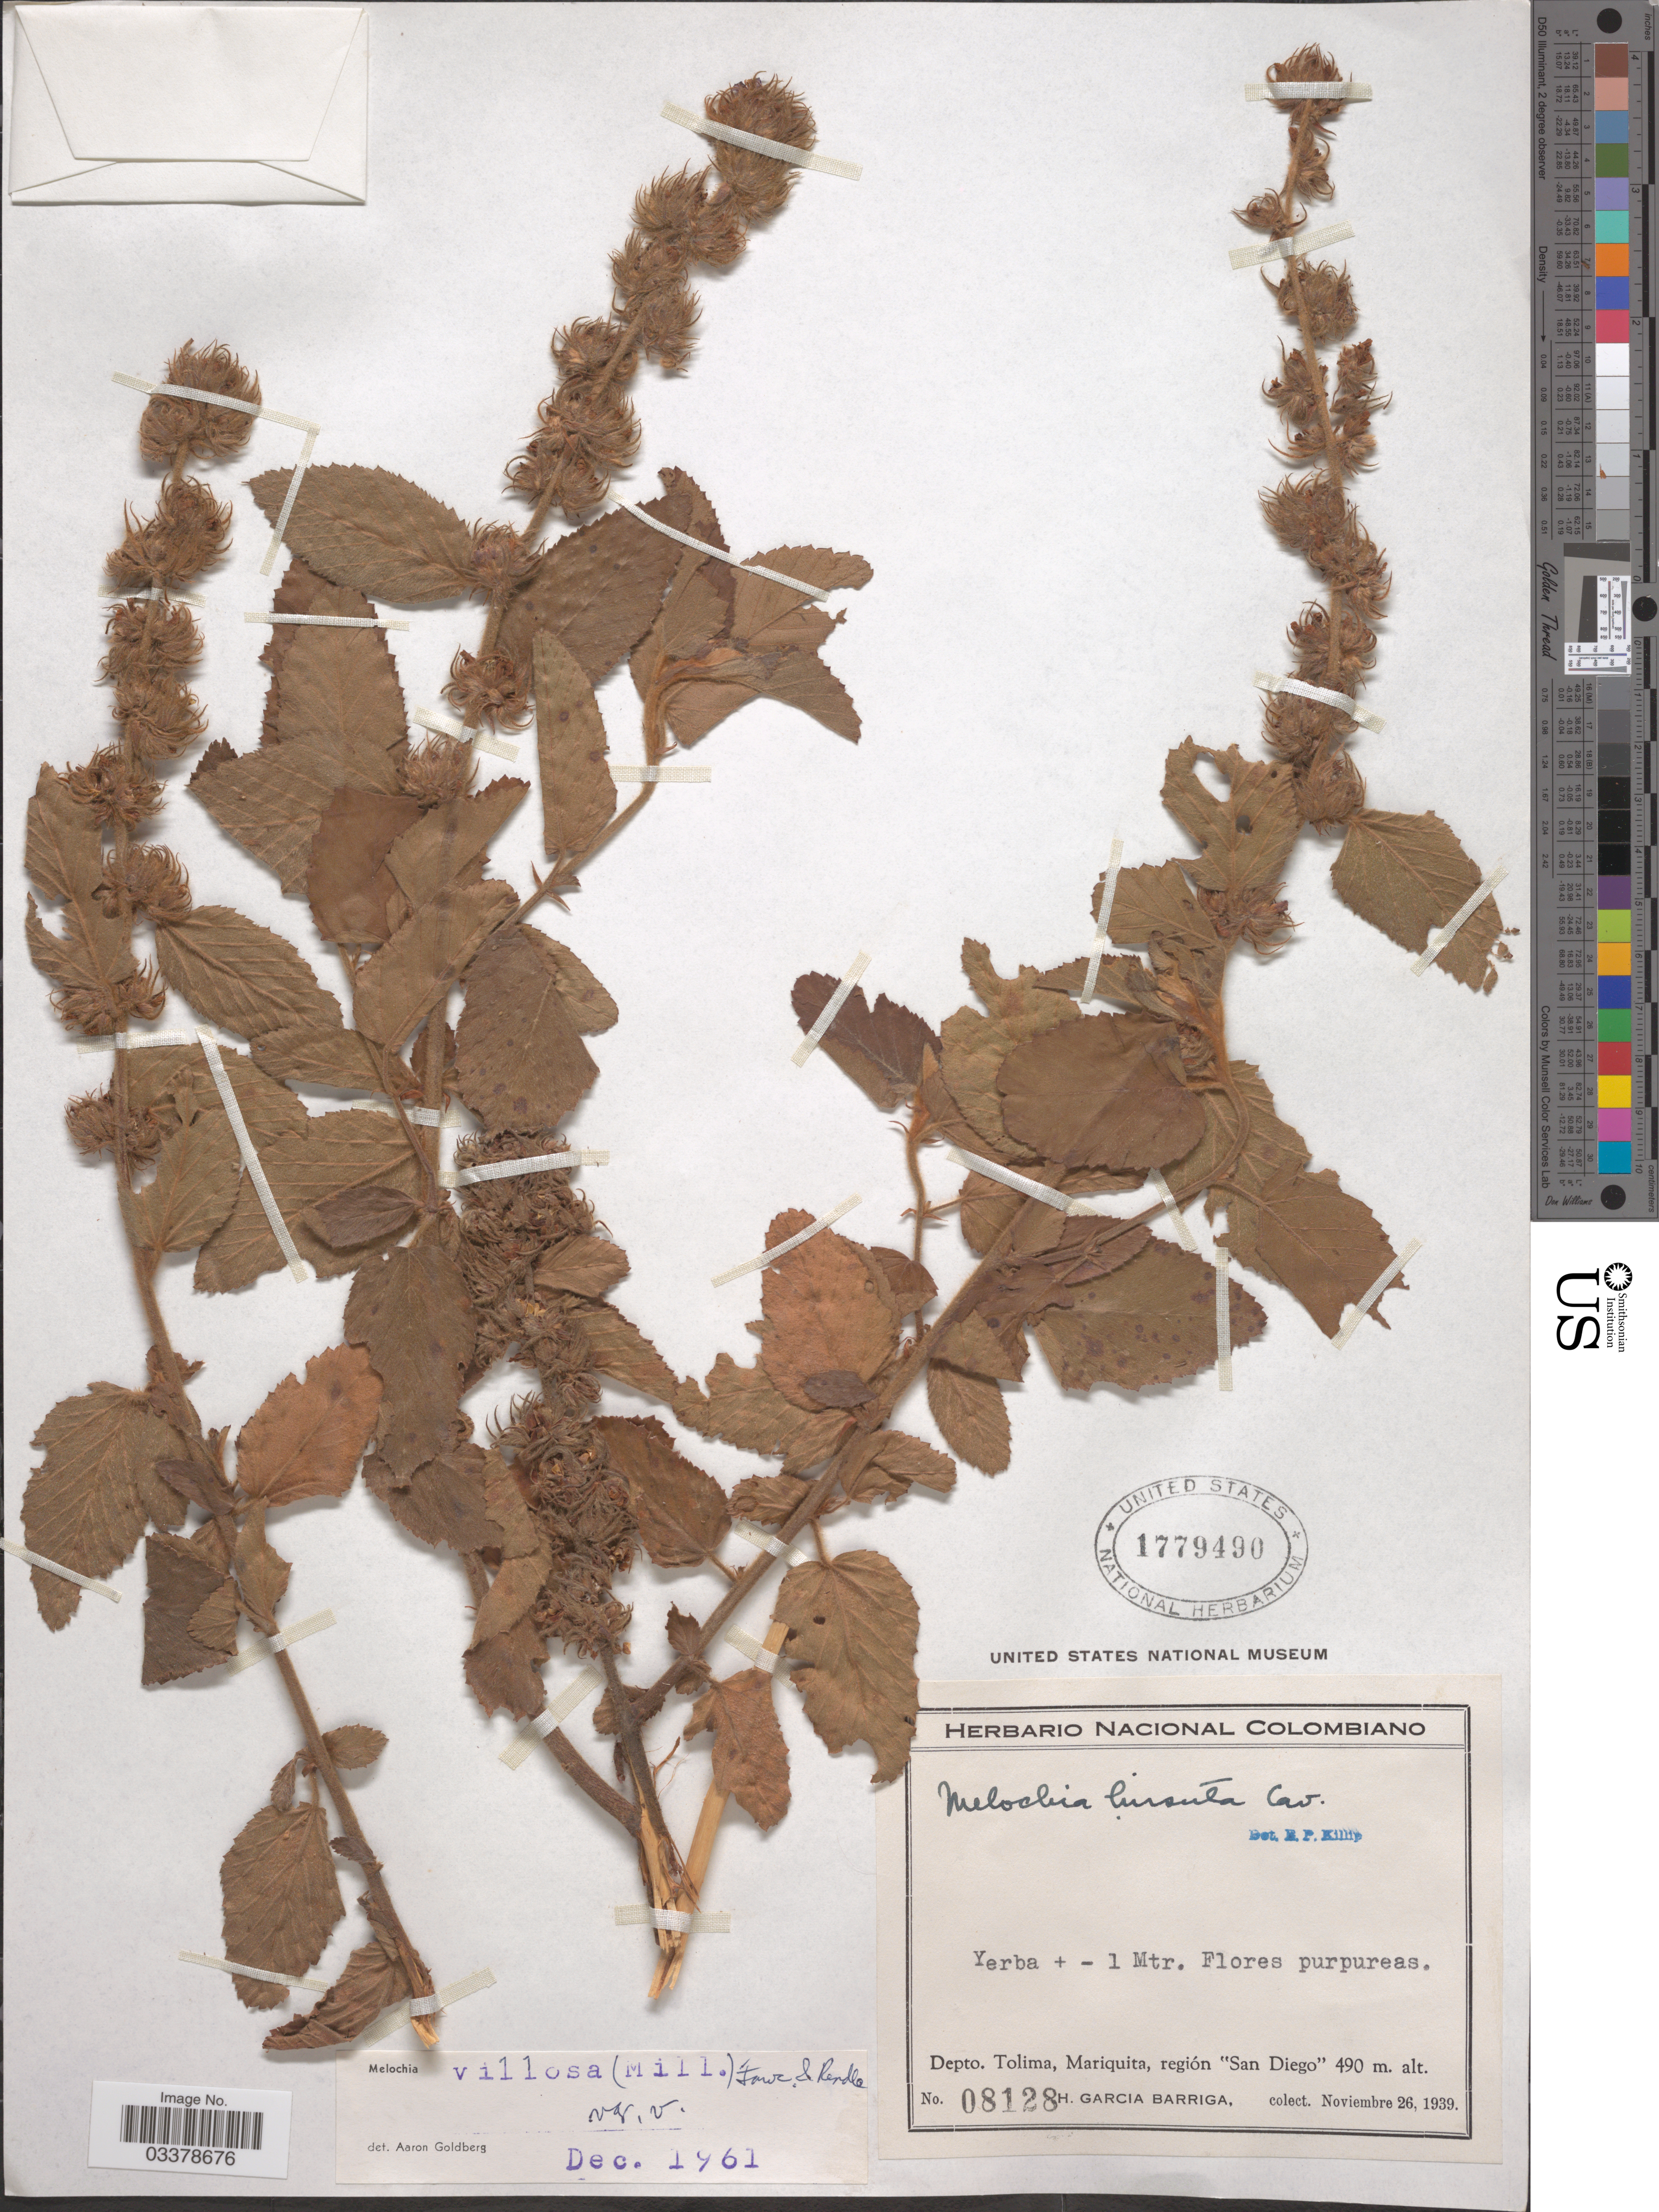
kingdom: Plantae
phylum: Tracheophyta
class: Magnoliopsida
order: Malvales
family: Malvaceae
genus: Melochia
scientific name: Melochia spicata var. spicata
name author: (L.) Fryxell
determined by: Dorr, L. J., (BOT), Smithsonian Institution - National Museum of Natural History (UNITED STATES)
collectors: H. García Barriga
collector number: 08128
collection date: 1939-11-26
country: Colombia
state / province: Tolima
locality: Depto. Tolima, Mariquita, región "San Diego".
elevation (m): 490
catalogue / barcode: US 1779490